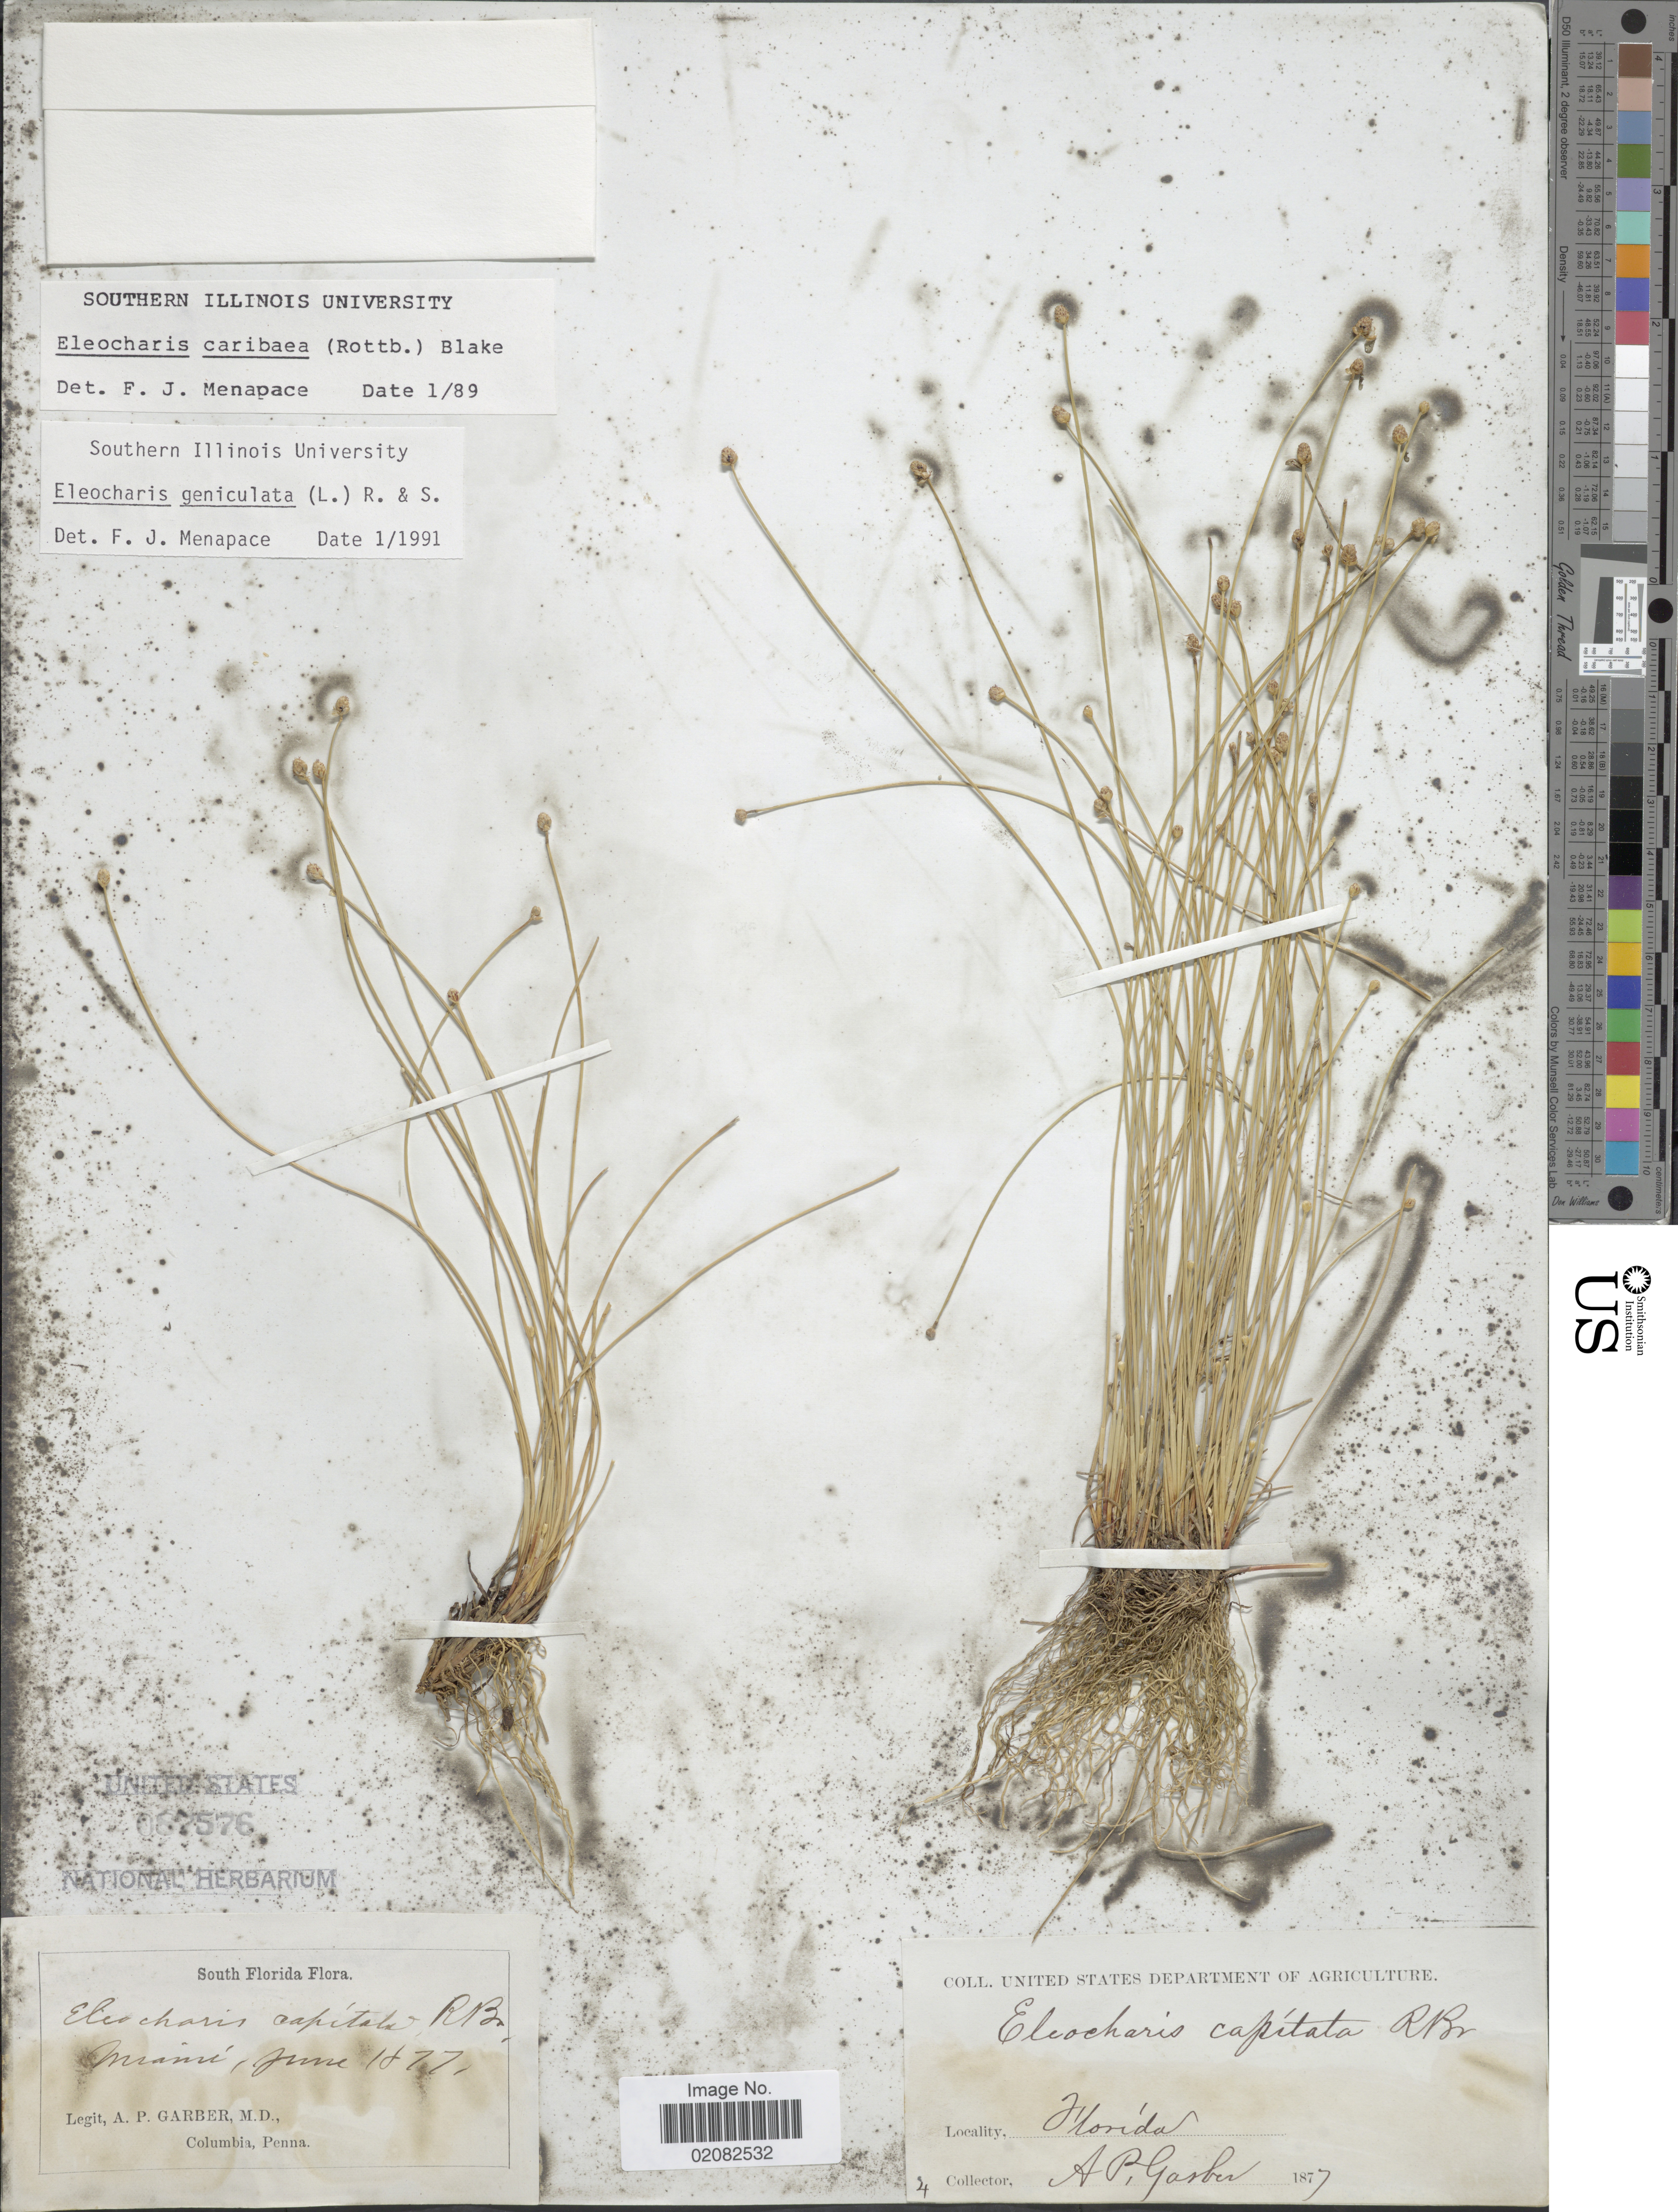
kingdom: Plantae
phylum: Tracheophyta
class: Liliopsida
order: Poales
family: Cyperaceae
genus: Eleocharis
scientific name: Eleocharis geniculata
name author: (L.) Roem. & Schult.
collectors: A. P. Garber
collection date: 1877-06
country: United States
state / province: Florida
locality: South Florida, Miami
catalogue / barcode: US 87576